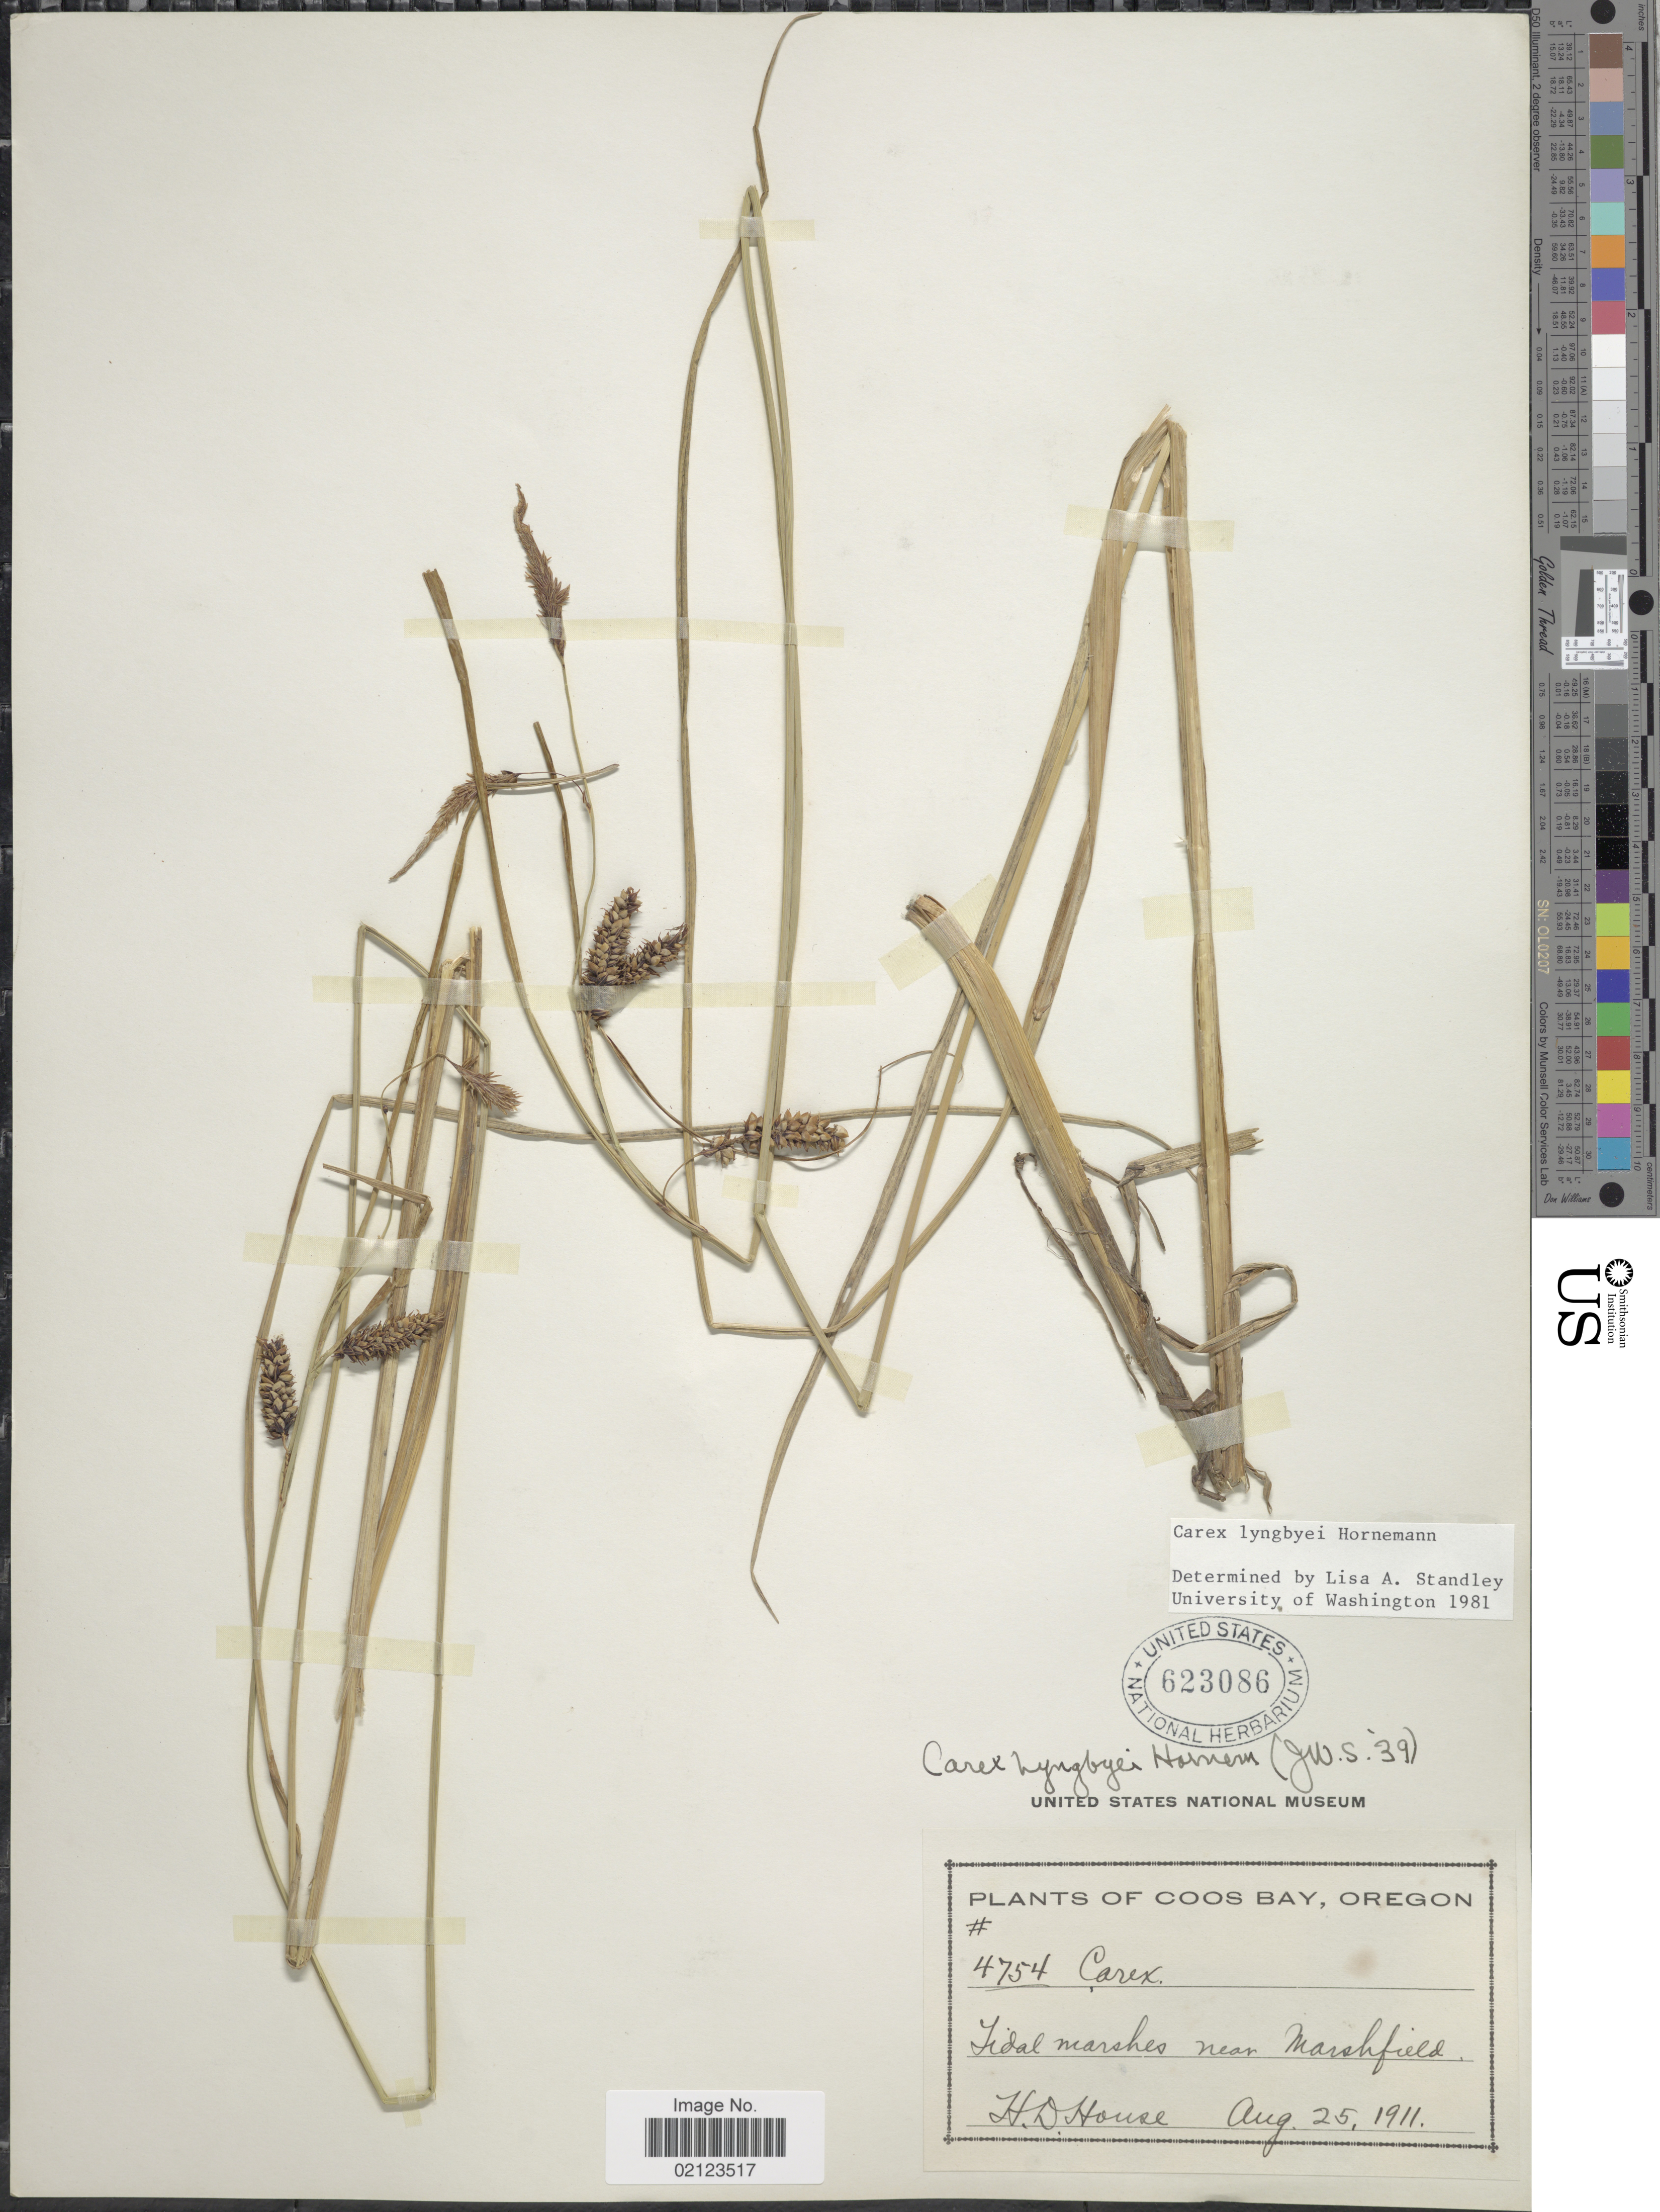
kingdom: Plantae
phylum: Tracheophyta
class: Liliopsida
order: Poales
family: Cyperaceae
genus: Carex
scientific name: Carex lyngbyei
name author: Hornem.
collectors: H. D. House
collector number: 4754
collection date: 1911-08-25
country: United States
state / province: Oregon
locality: Coos Bay. Tidal marshes near Marshfield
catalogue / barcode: US 623086